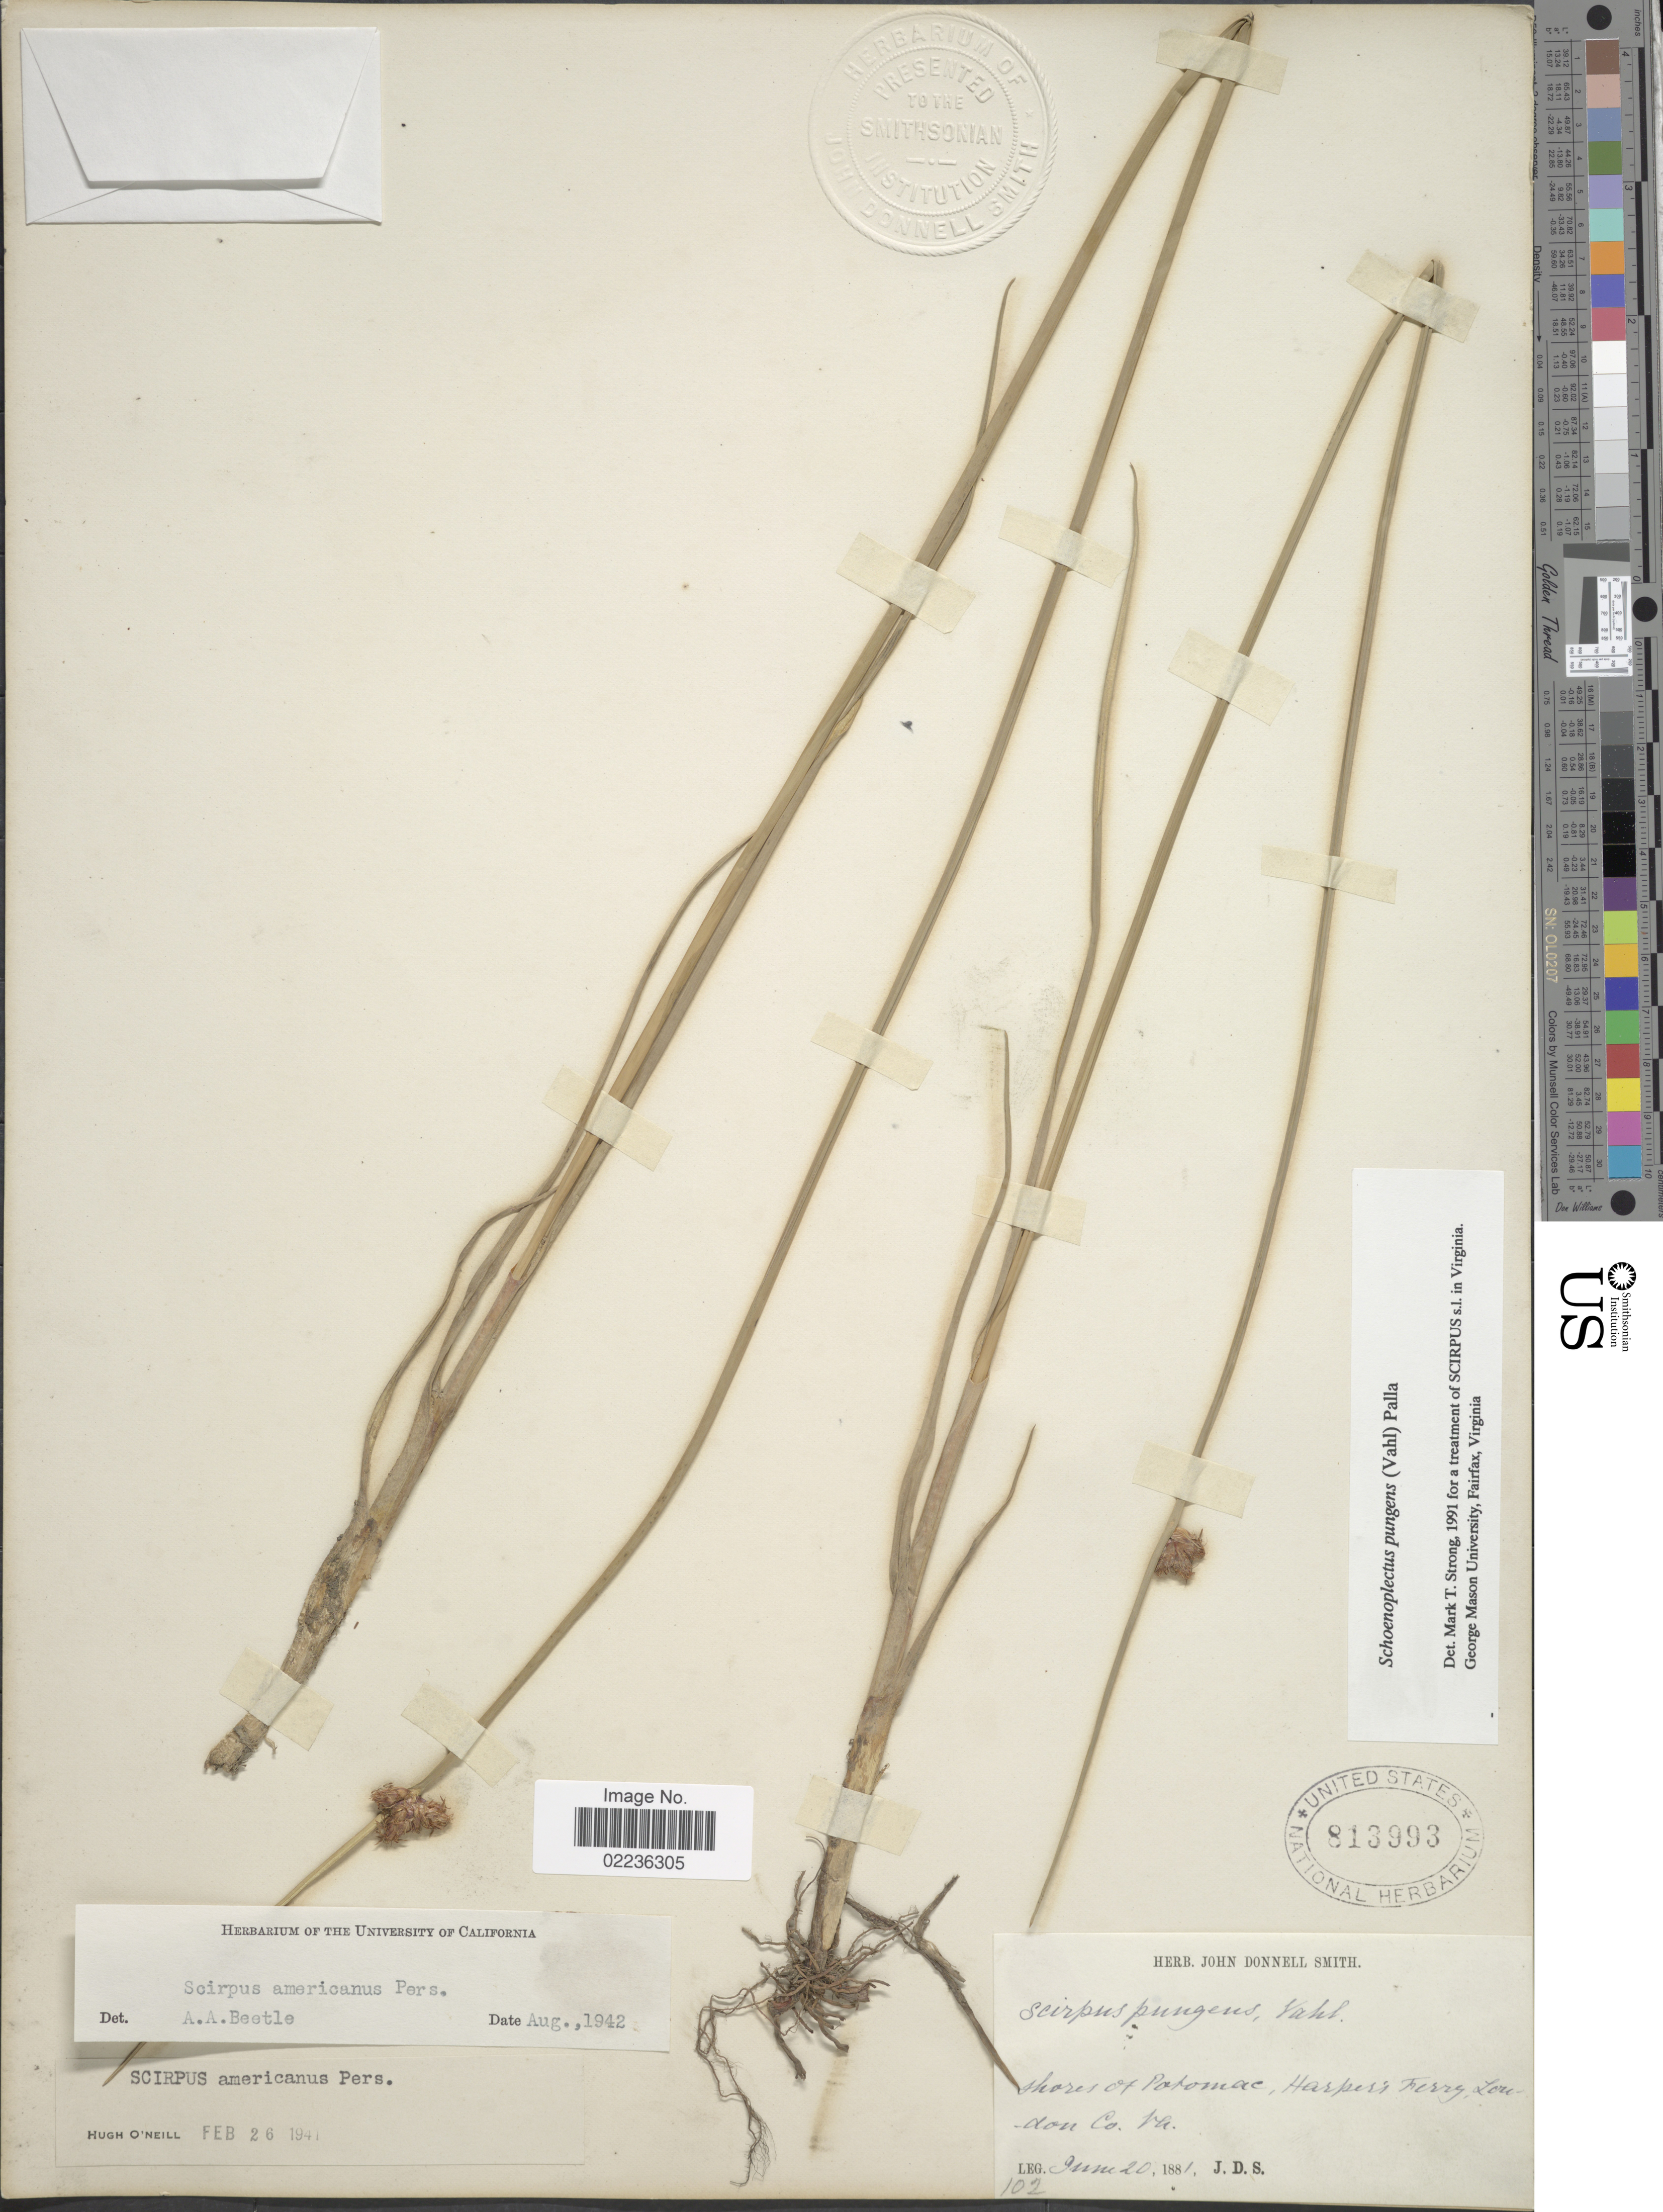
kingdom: Plantae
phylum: Tracheophyta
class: Liliopsida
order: Poales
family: Cyperaceae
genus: Schoenoplectus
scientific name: Schoenoplectus pungens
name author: (Vahl) Palla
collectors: J. Donnell Smith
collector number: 102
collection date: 1881-06-20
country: United States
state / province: Virginia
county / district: Loudoun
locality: Shores of Potomac, Haper's Ferry, Loudoun Co. VA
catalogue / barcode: US 813993